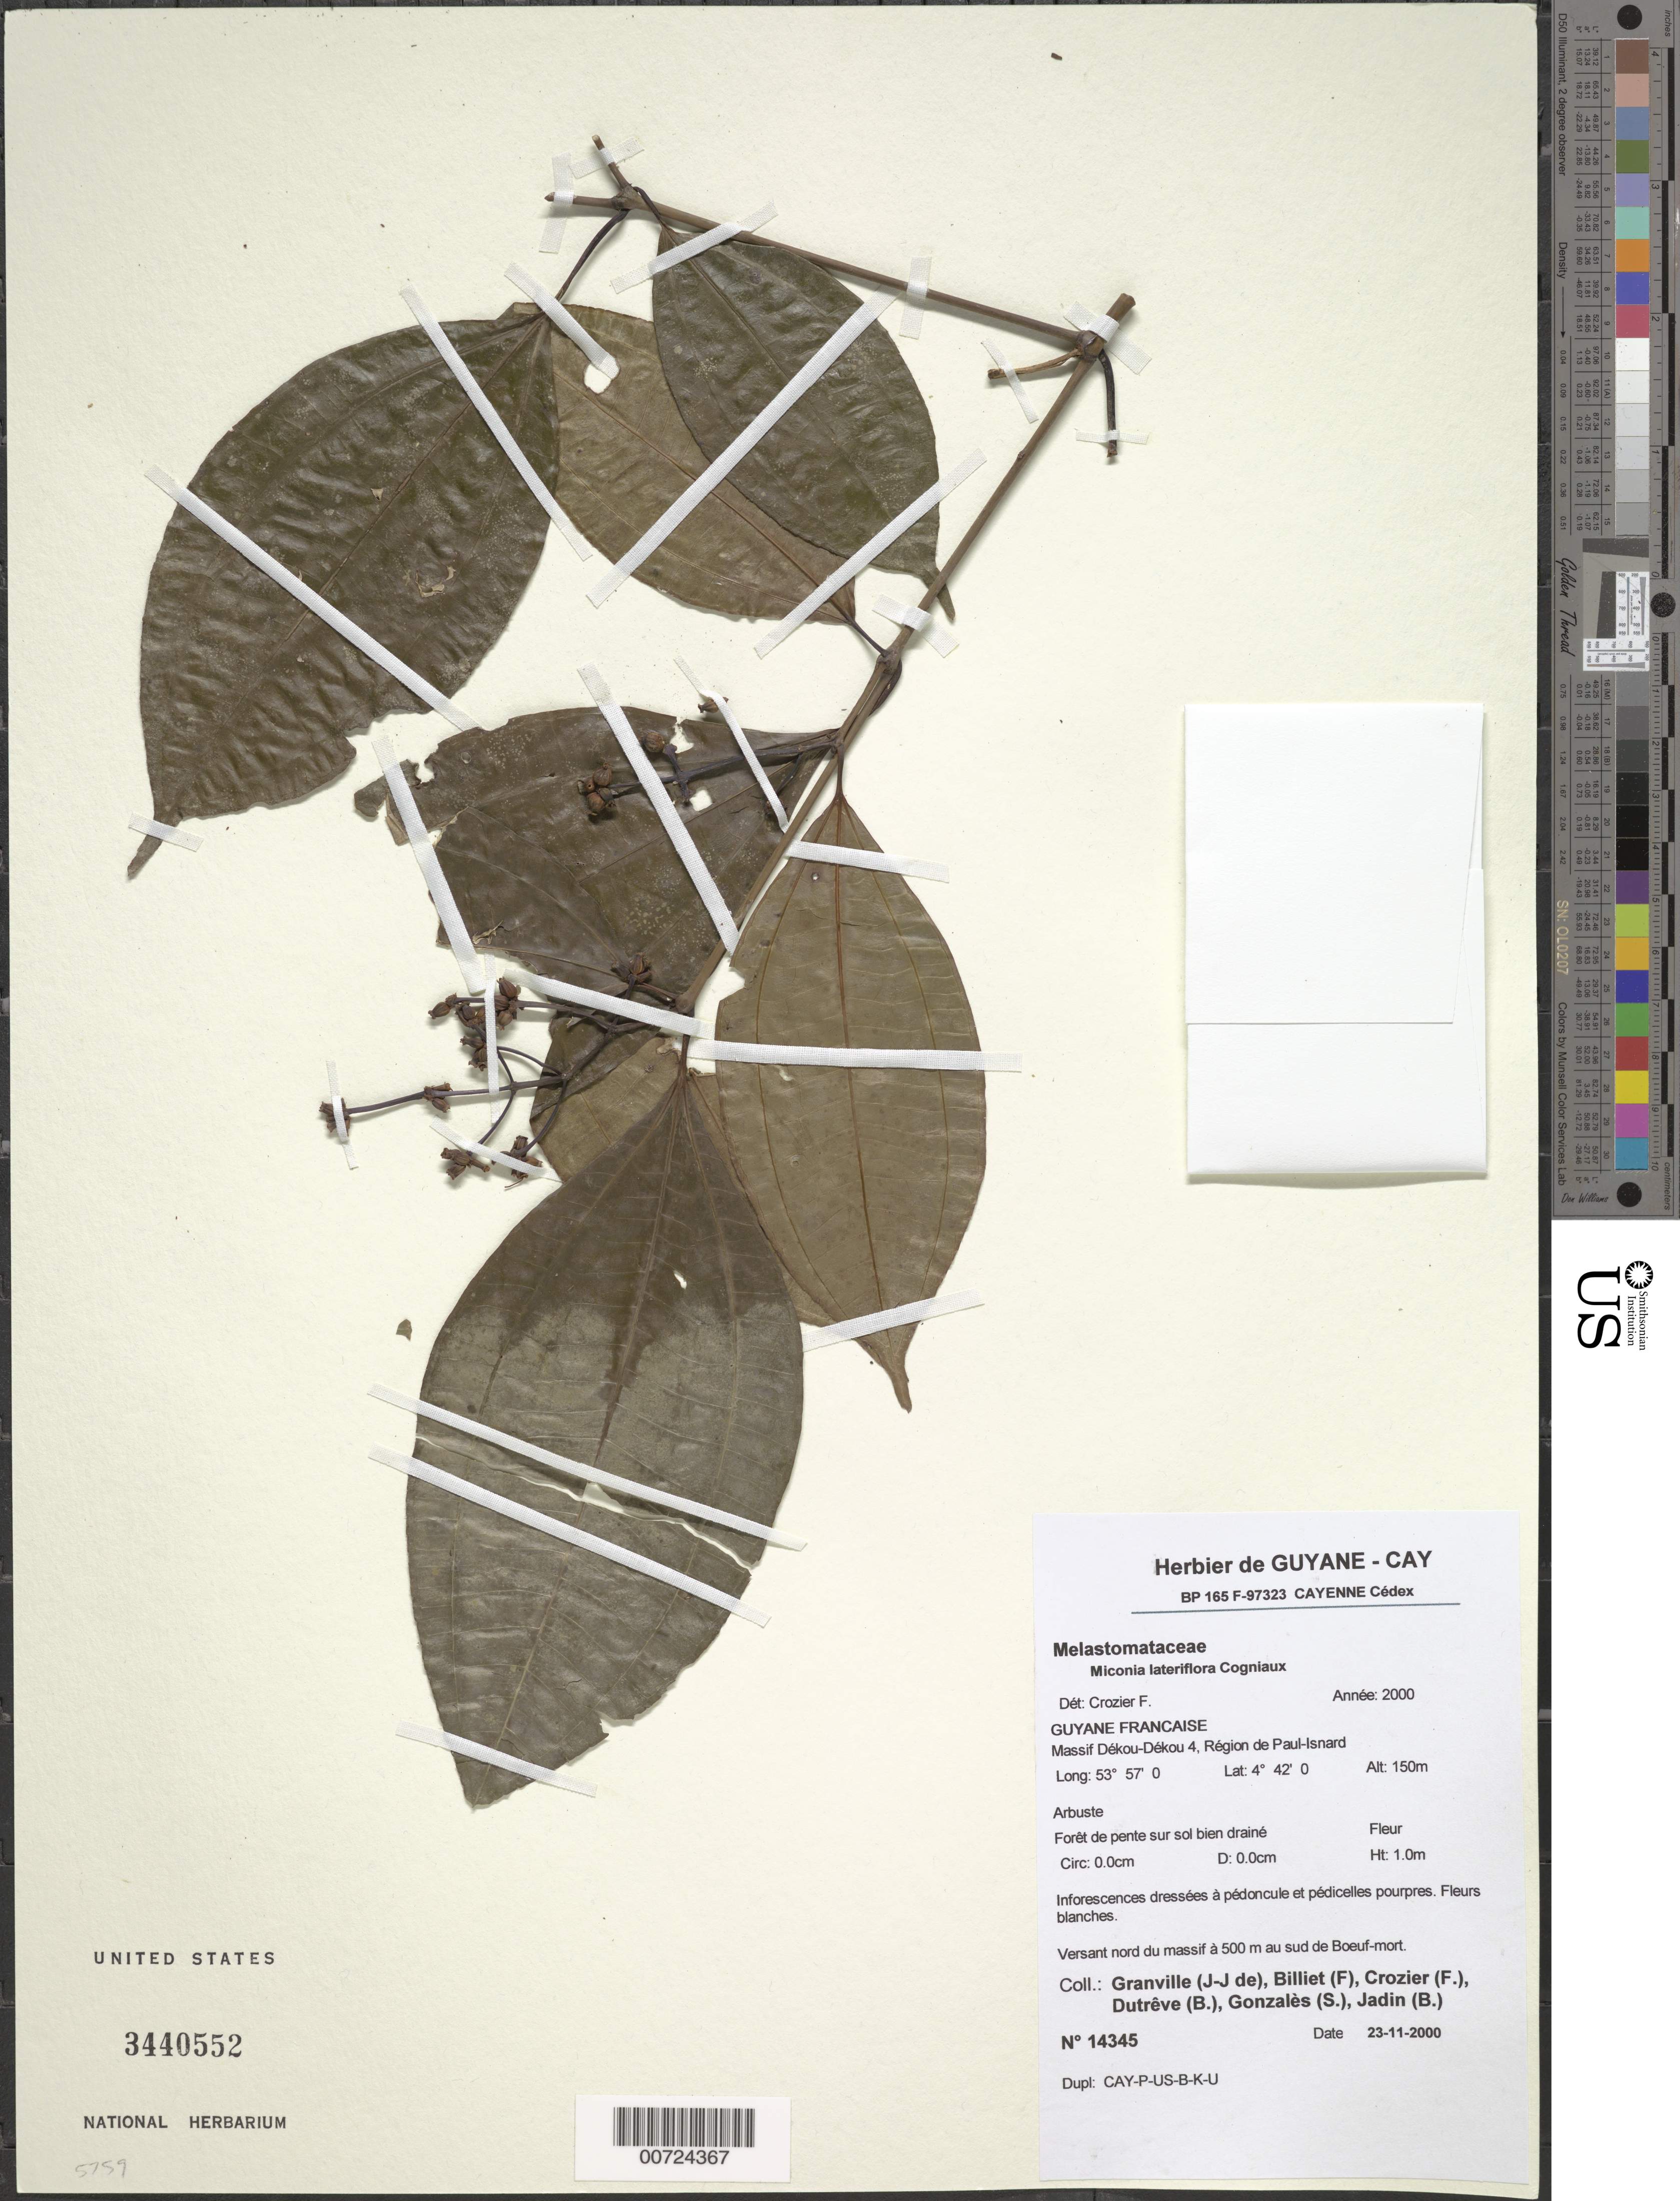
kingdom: Plantae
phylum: Tracheophyta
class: Magnoliopsida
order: Myrtales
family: Melastomataceae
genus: Miconia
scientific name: Miconia lateriflora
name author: Cogn.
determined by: Crozier, F.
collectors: J.-J. de Granville, F. Billiet, F. Crozier, B. Dutrêve, S. Gonzales & B. Jadin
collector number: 14345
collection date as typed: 23-Nov-00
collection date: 2000-11-23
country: French Guiana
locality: Massif Dékou-Dékou 4, région de Paul-Isnard; versant nord du massif a 500 m au sud de Boeuf Mort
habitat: Forest on slope, well-drained soil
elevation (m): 150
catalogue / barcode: US 3440552